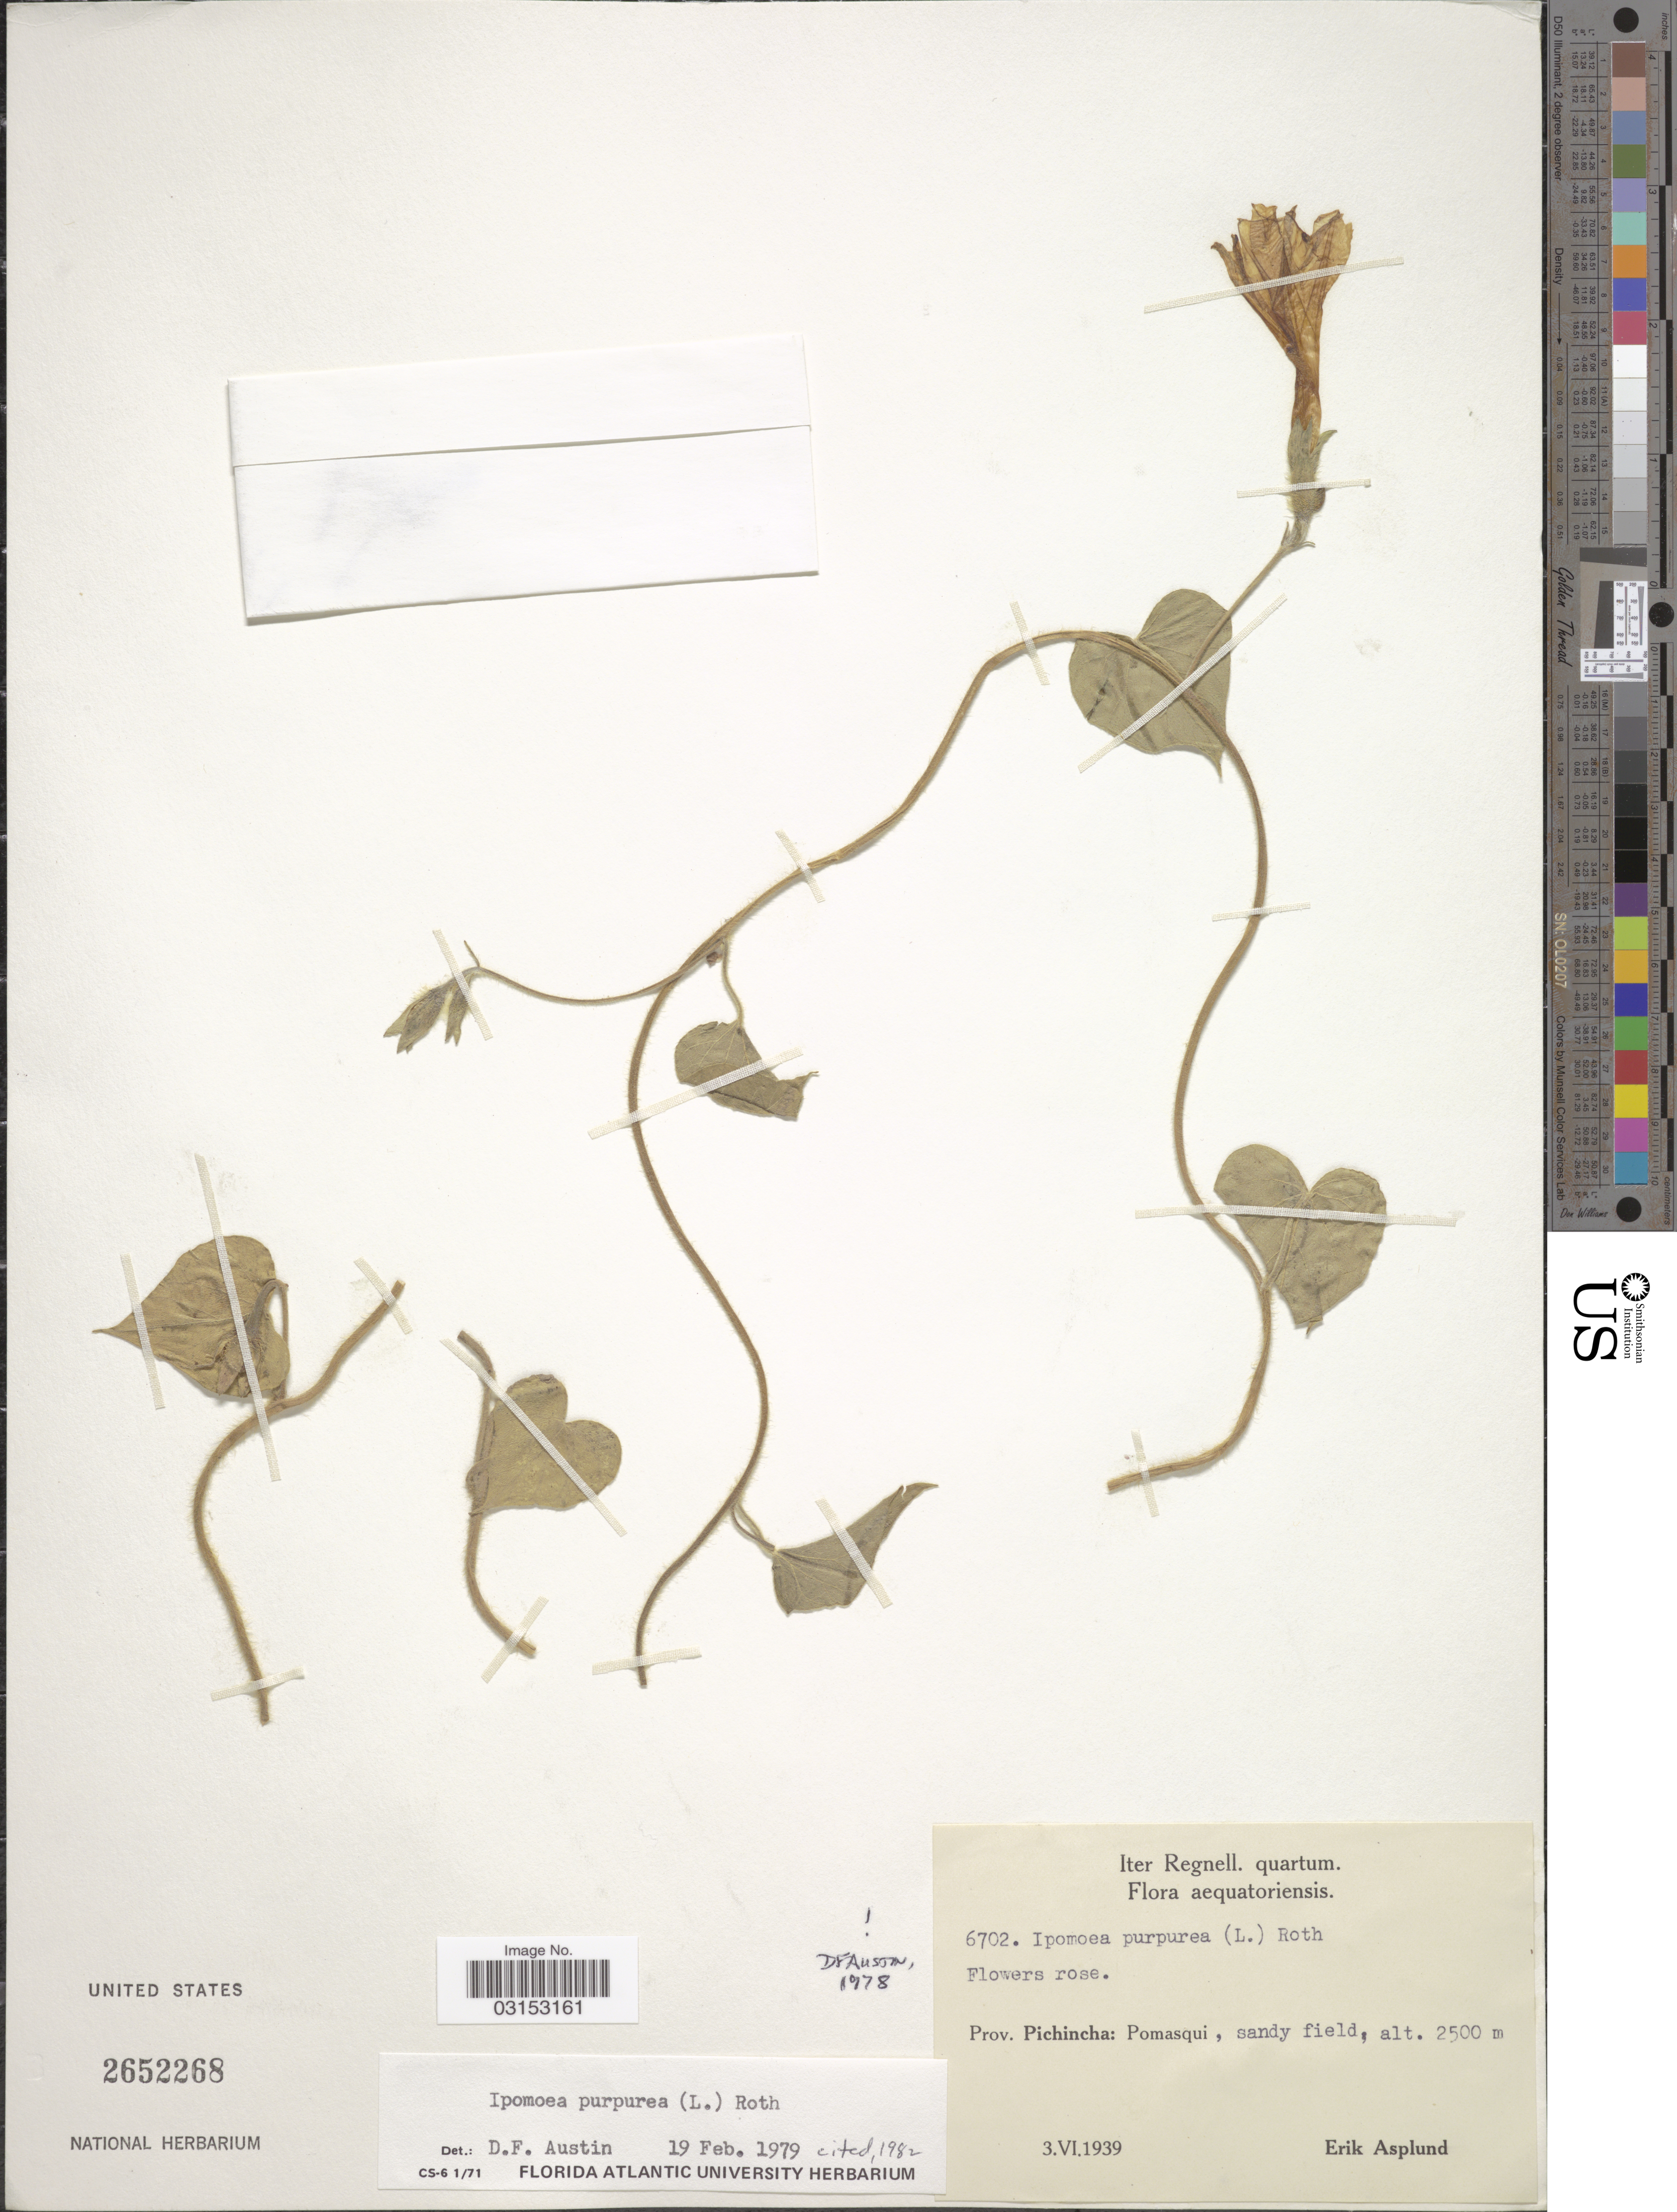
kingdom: Plantae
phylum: Tracheophyta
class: Magnoliopsida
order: Solanales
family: Convolvulaceae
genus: Ipomoea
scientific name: Ipomoea purpurea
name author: (L.) Roth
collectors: E. Asplund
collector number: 6702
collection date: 1939-06-03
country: Ecuador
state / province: Pichincha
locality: Aequatoriensis, Pomasqui.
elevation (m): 2500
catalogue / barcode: US 2652268